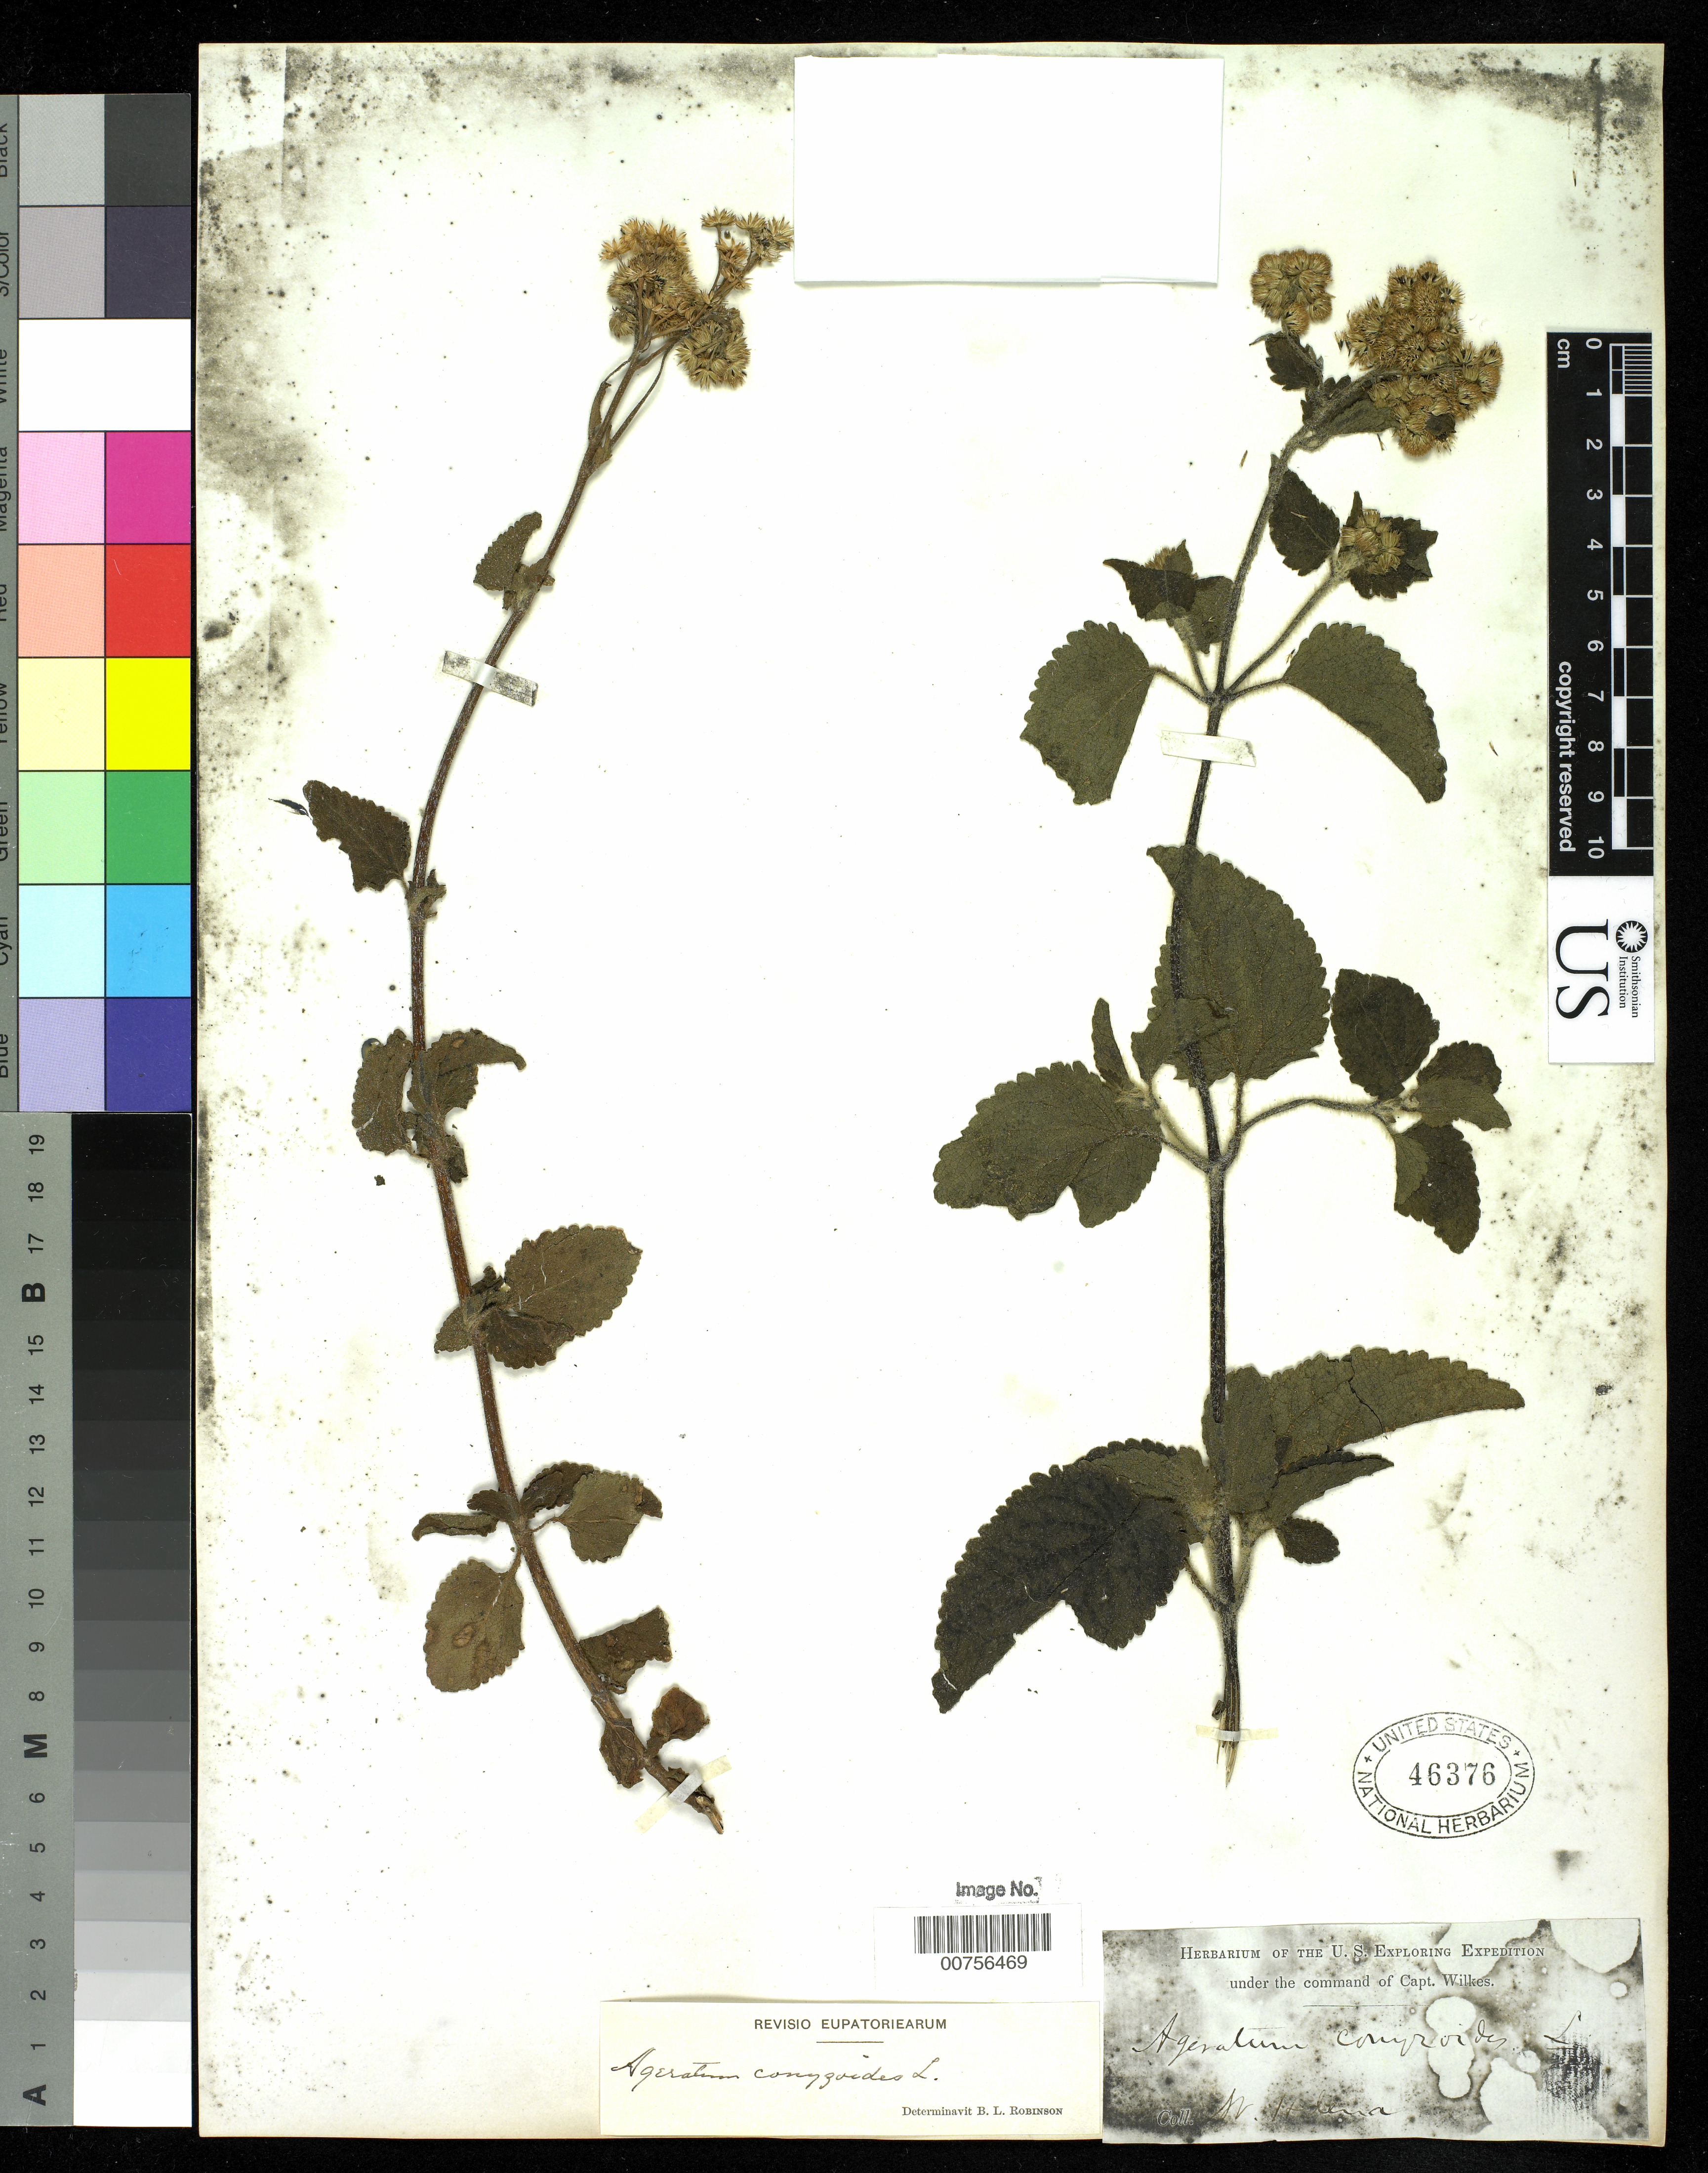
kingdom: Plantae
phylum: Tracheophyta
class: Magnoliopsida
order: Asterales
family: Asteraceae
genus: Ageratum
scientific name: Ageratum conyzoides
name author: L.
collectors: Wilkes Explor. Exped.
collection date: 1838/1842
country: St. Helena Islands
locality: W. Helena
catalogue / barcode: US 46376